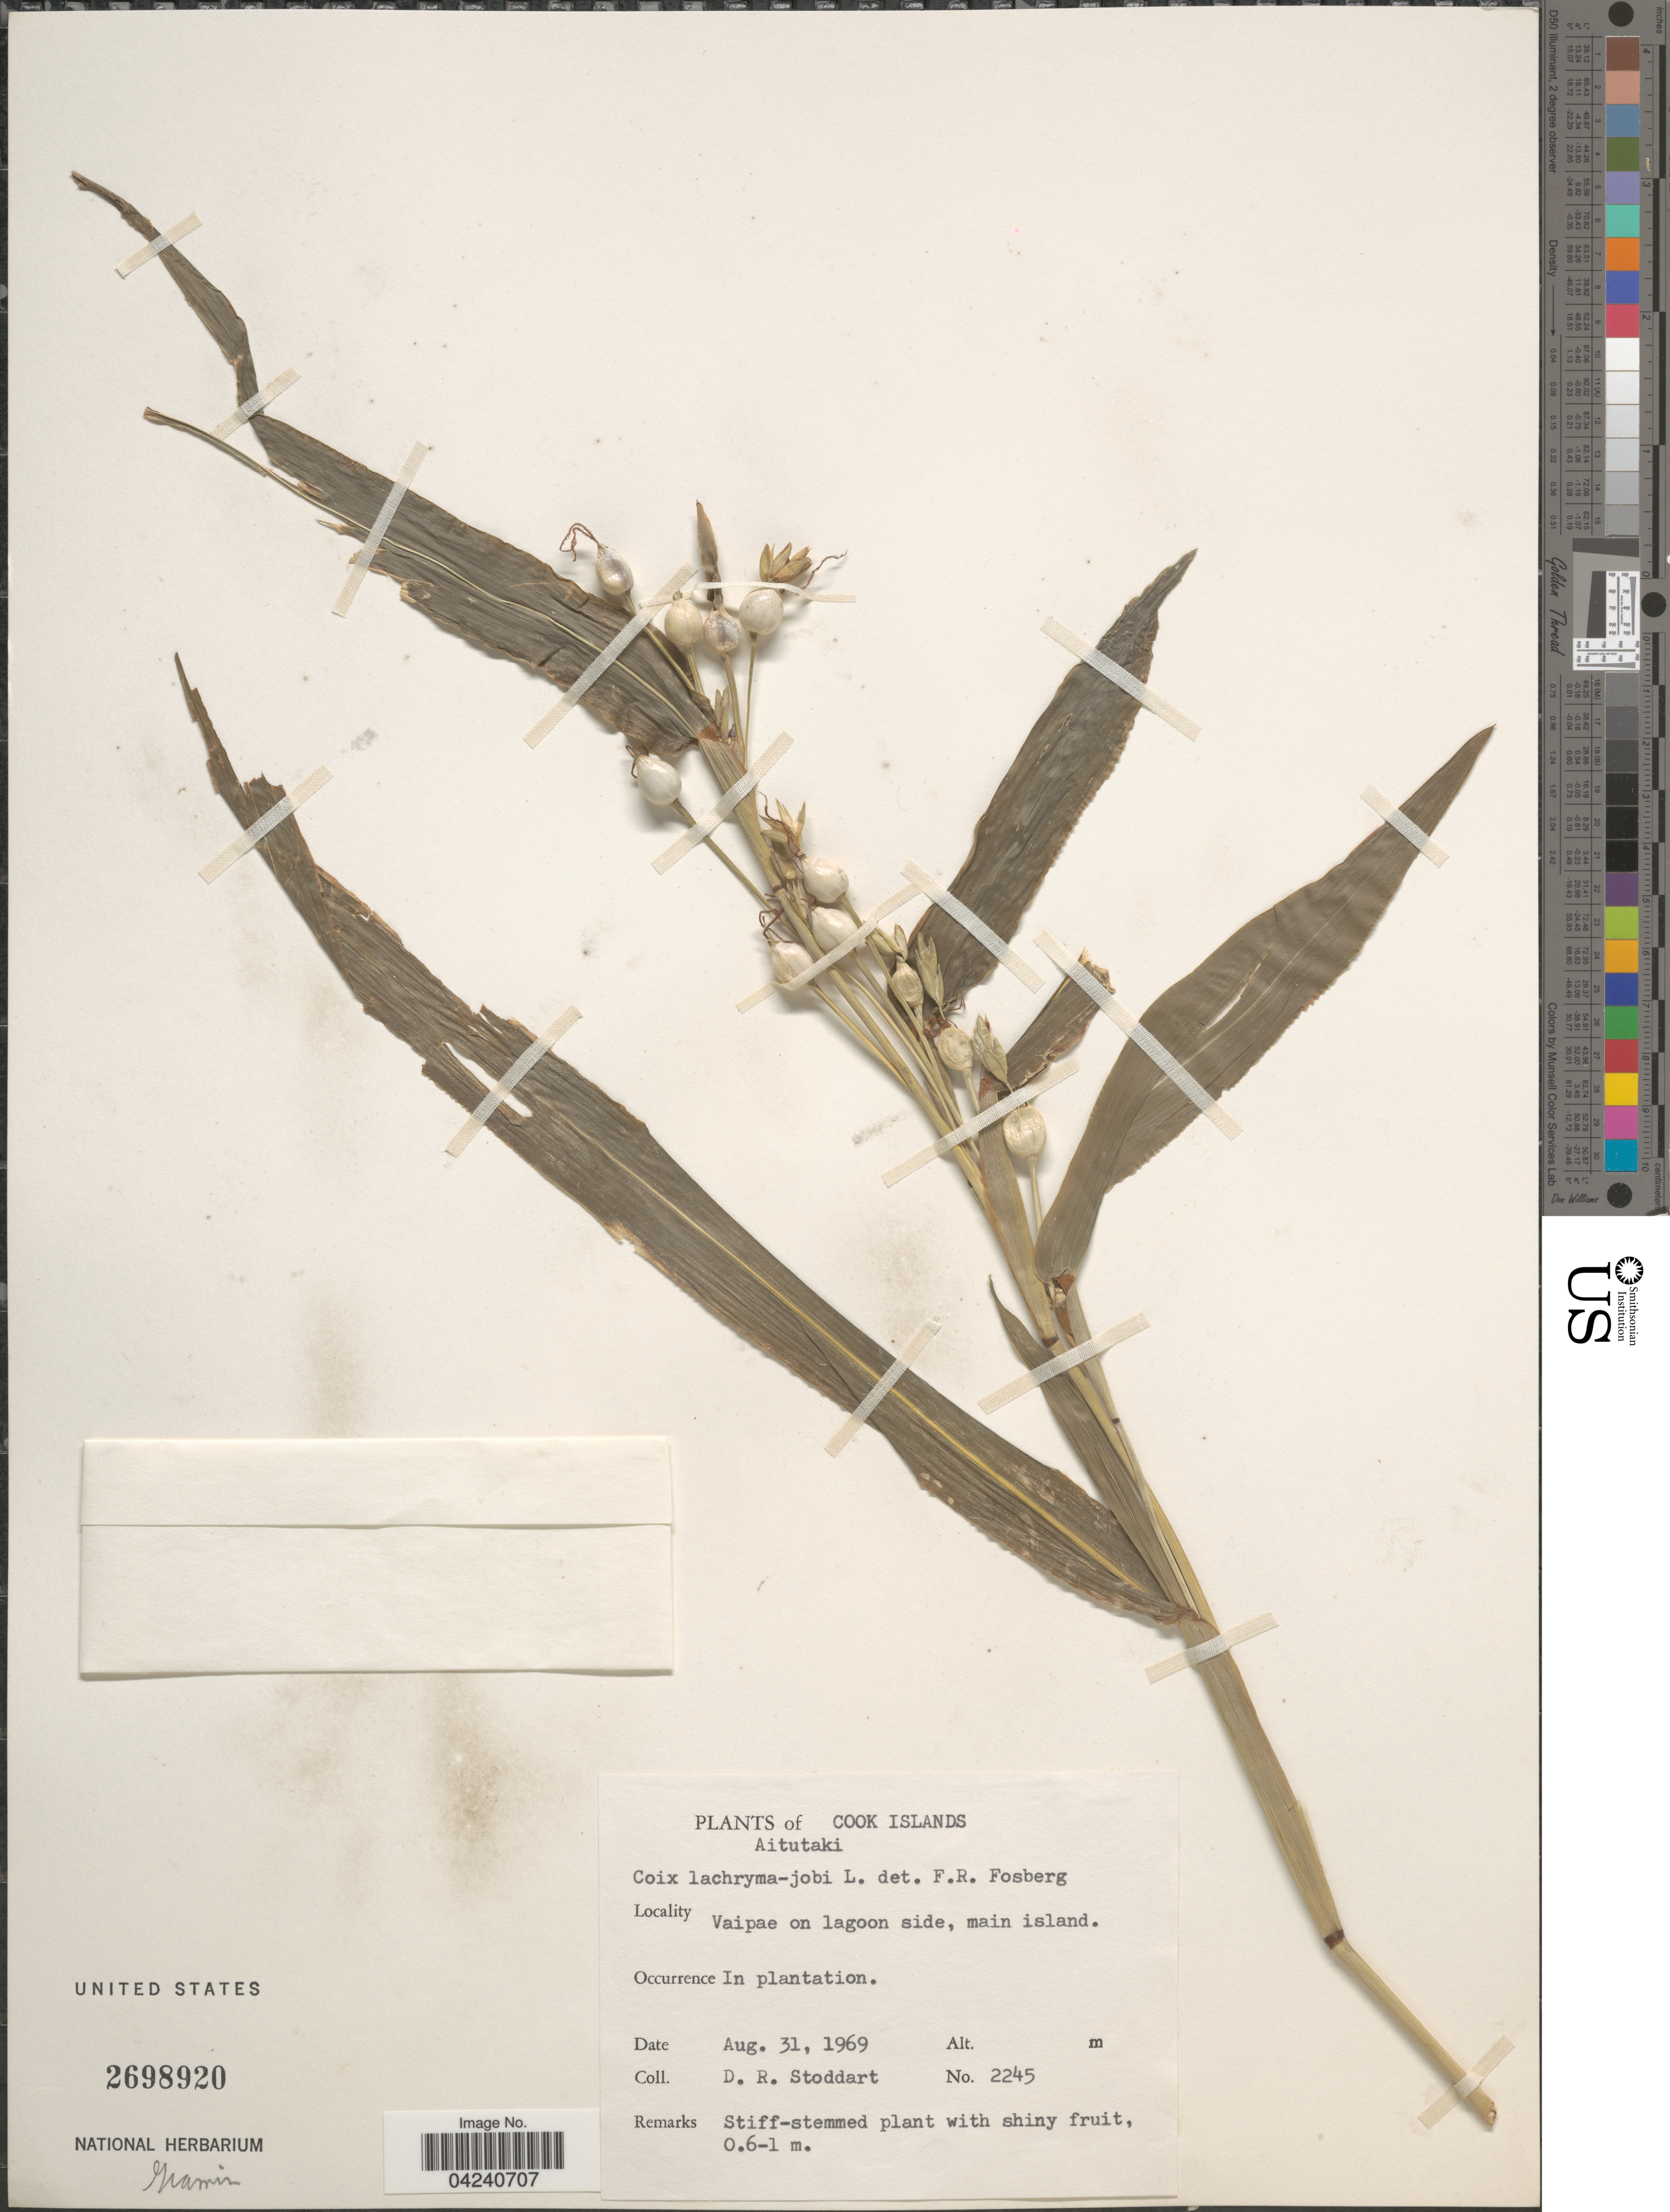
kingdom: Plantae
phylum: Tracheophyta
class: Liliopsida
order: Poales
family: Poaceae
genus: Coix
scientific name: Coix lacryma-jobi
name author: L.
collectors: D. R. Stoddart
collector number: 2245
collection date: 1969-08-31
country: Cook Islands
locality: Aitutaki. Vaipae on lagoon side, main island.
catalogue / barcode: US 2698920